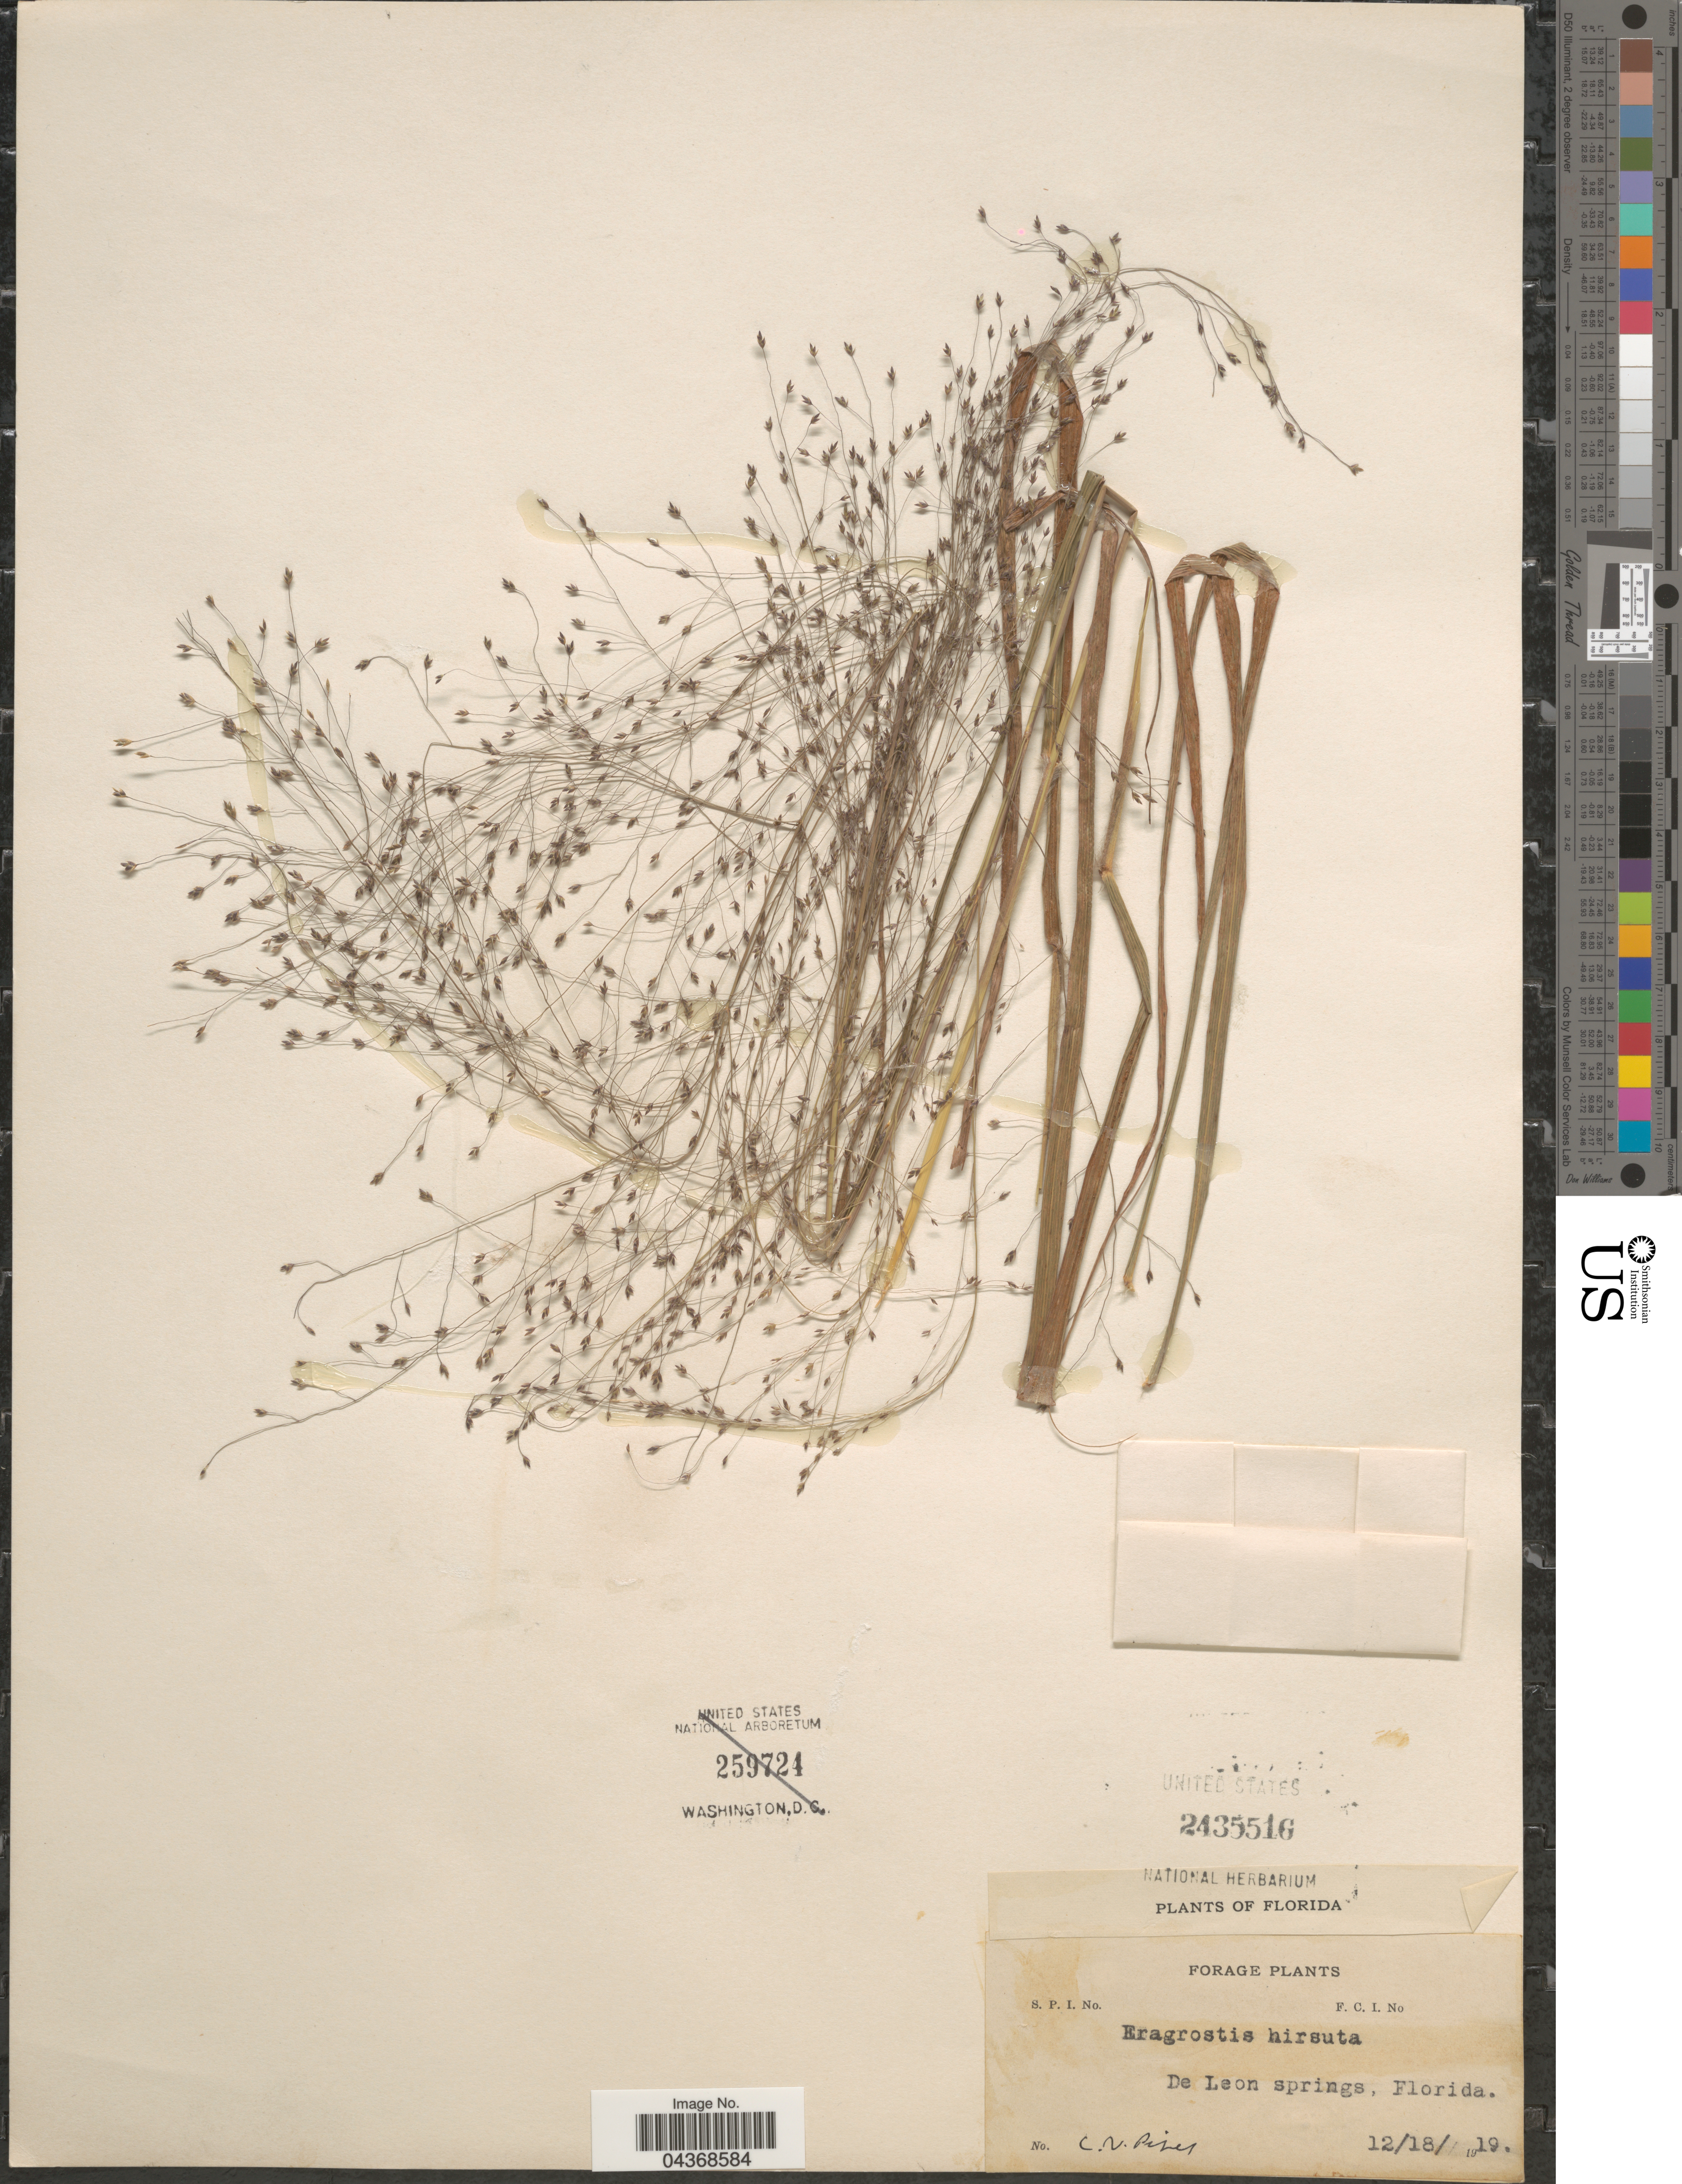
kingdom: Plantae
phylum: Tracheophyta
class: Liliopsida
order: Poales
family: Poaceae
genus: Eragrostis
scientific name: Eragrostis hirsuta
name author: (Michx.) Nees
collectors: C. V. Piper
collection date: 1919-12-18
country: United States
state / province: Florida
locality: De Leon springs.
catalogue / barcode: US 2435516